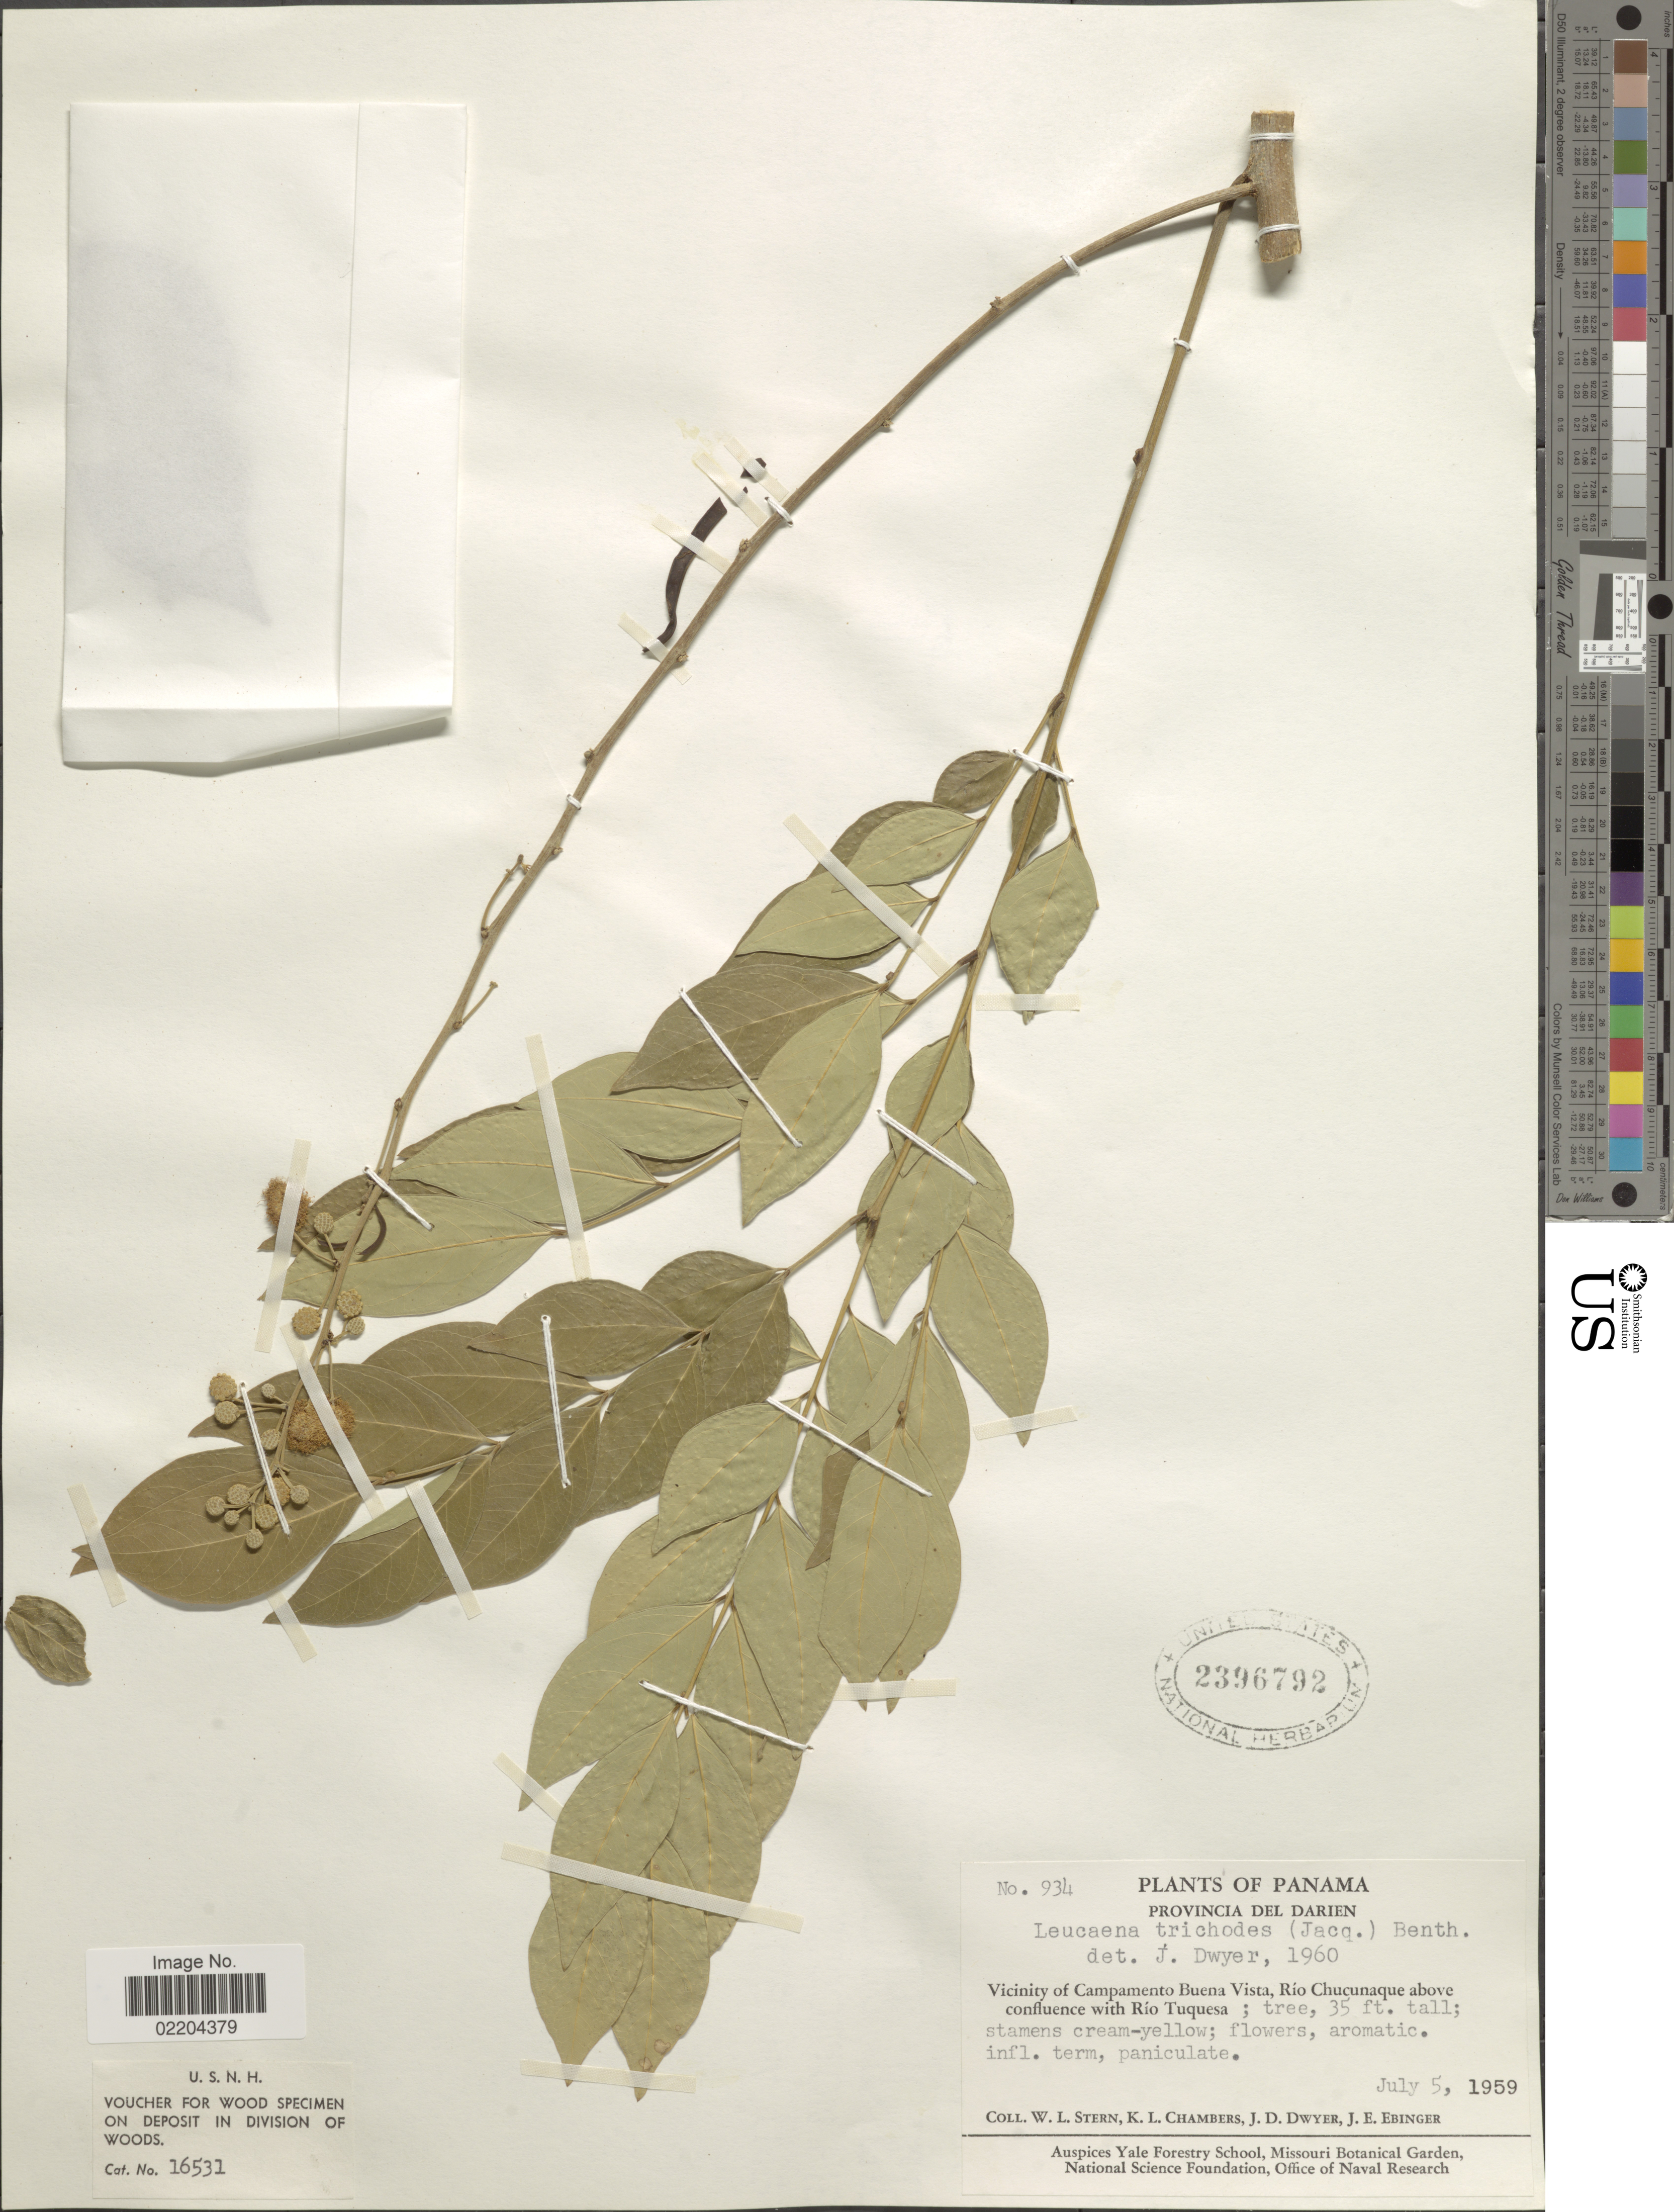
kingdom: Plantae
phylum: Tracheophyta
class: Magnoliopsida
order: Fabales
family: Fabaceae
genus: Leucaena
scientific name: Leucaena multicapitula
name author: Schery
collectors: W. L. Stern, K. Chambers, J. D. Dwyer & J. Ebinger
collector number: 934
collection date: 1959-07-05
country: Panama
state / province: Darién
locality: Provincia del Darien. Vicinity of Campamento Buena Vista, Rio Chucunaque above confluence with Rio Tuquesa.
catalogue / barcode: US 2396792